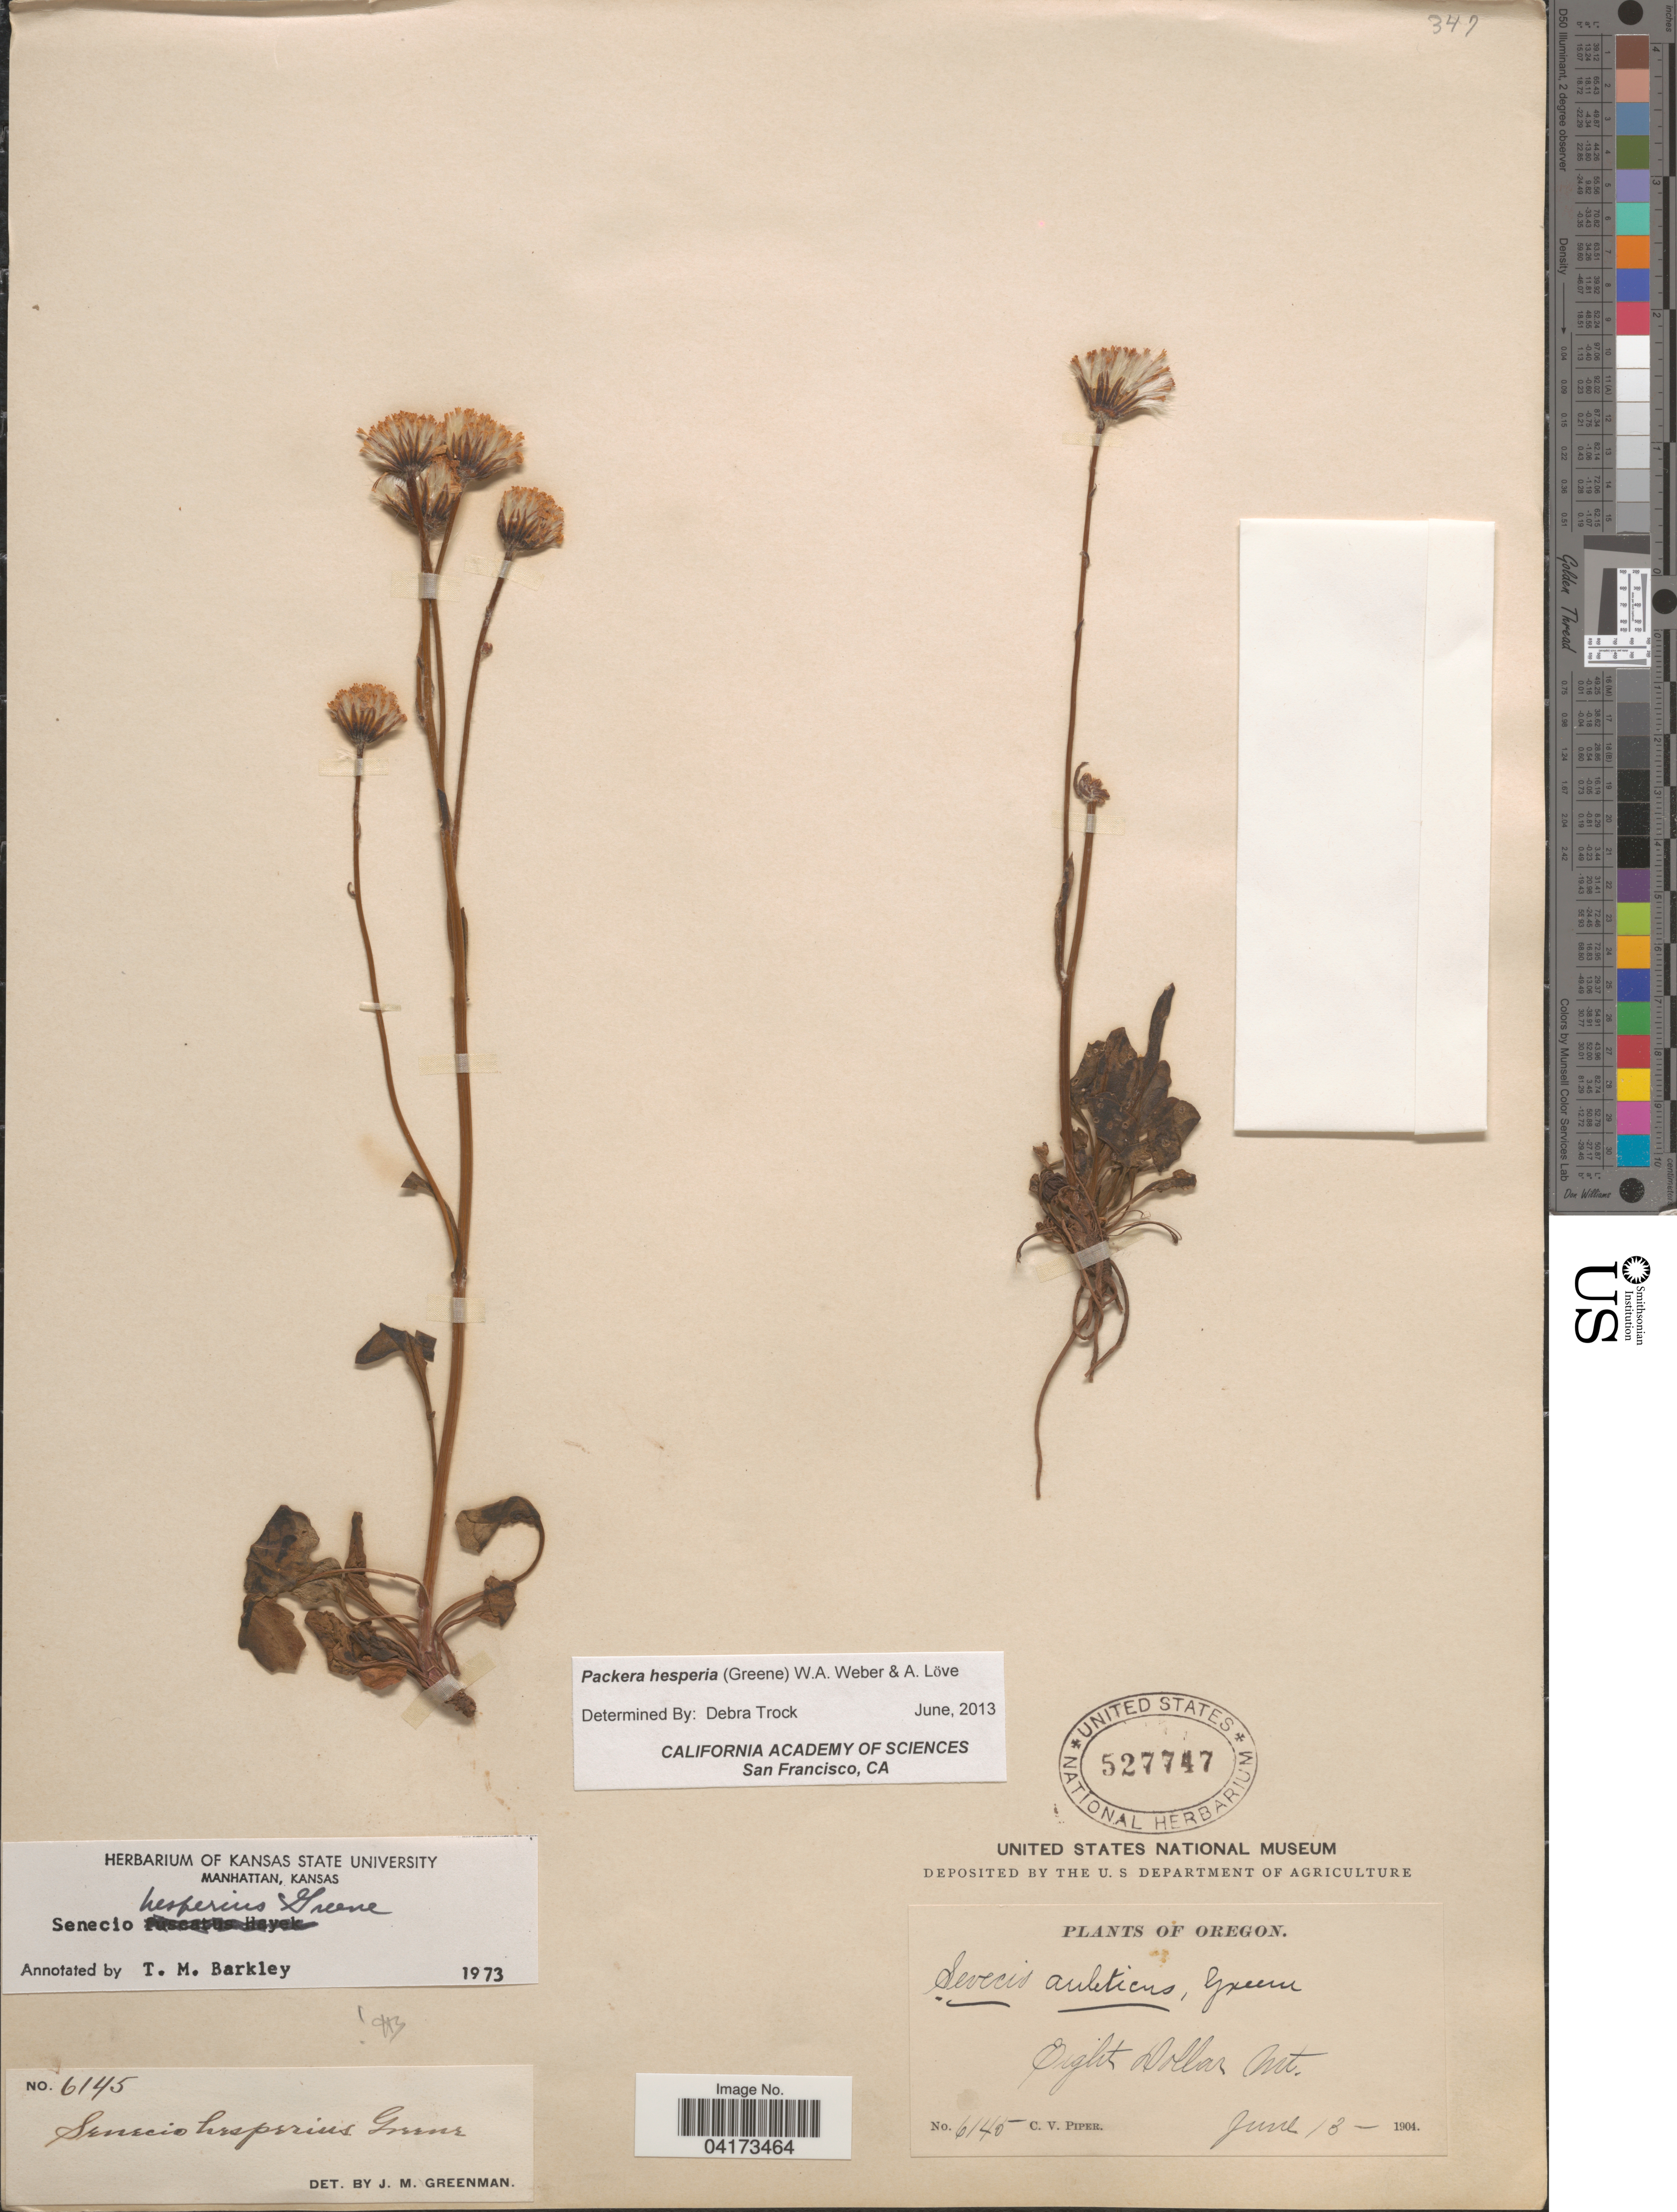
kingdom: Plantae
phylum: Tracheophyta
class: Magnoliopsida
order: Asterales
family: Asteraceae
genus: Packera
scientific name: Packera hesperia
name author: (Greene) W.A. Weber & Á. Löve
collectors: C. V. Piper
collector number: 6145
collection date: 1904-06-13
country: United States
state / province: Oregon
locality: Eight Dollar Mt.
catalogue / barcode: US 527747